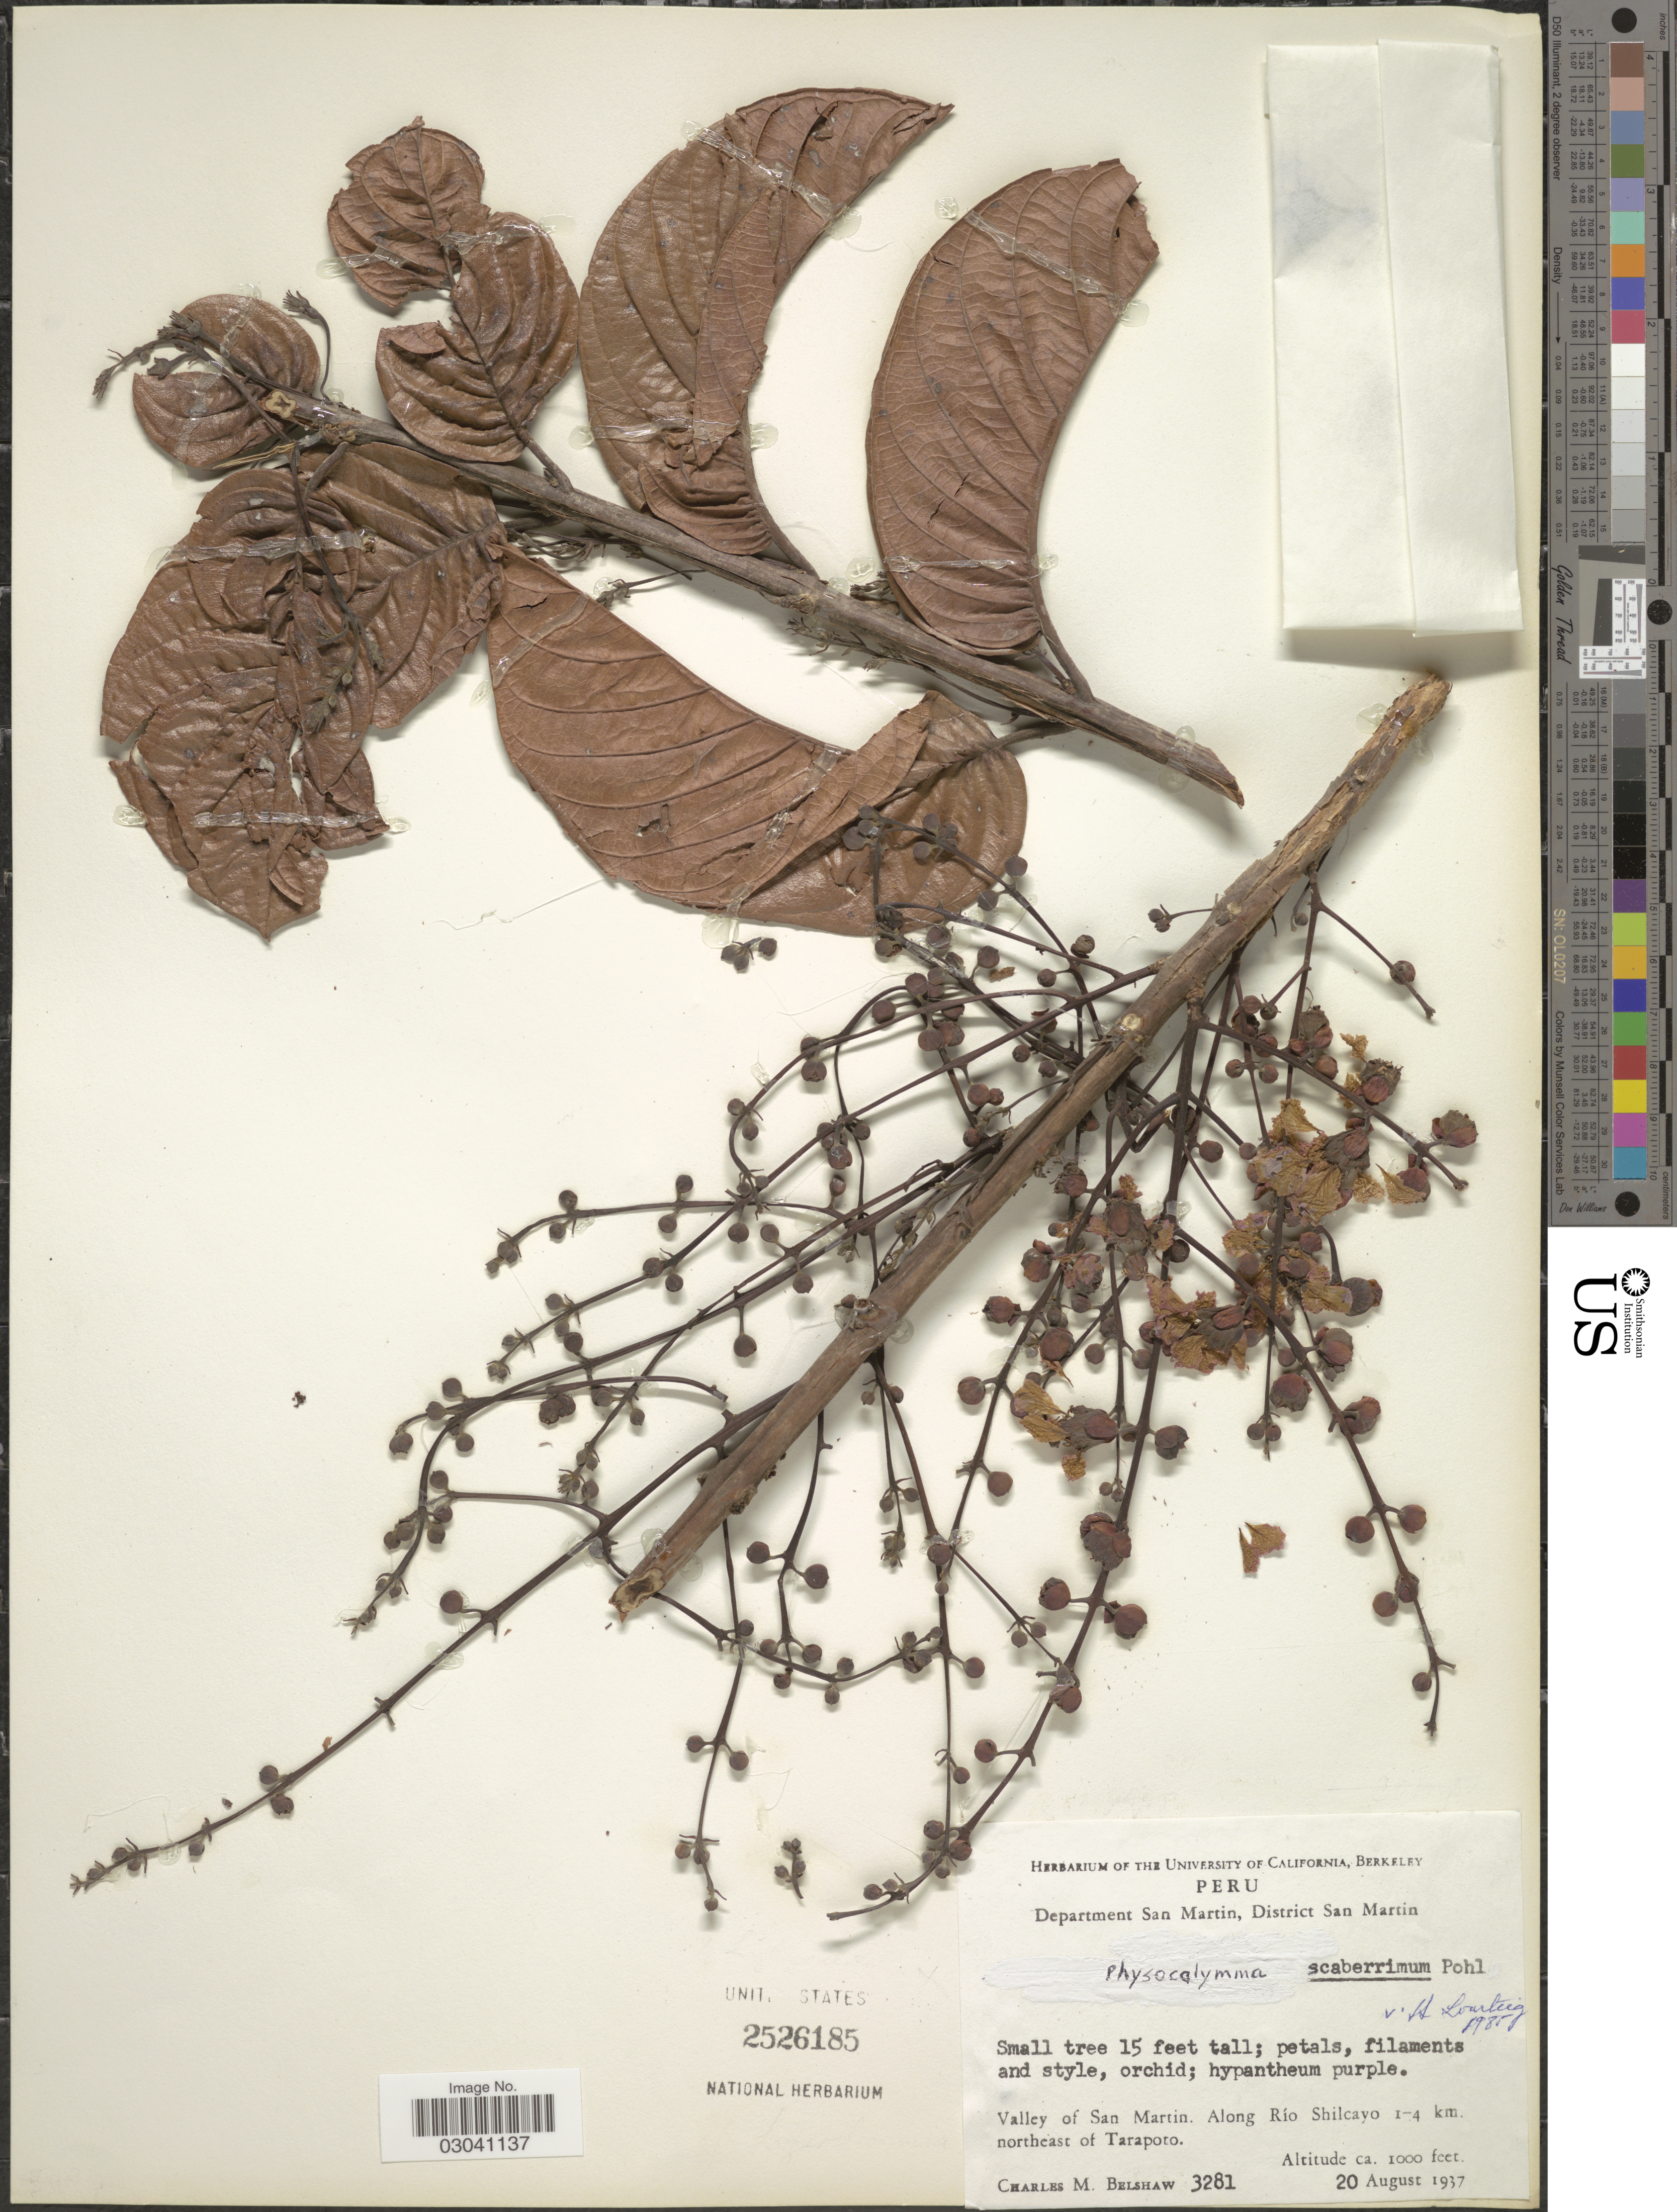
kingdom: Plantae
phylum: Tracheophyta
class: Magnoliopsida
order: Myrtales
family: Lythraceae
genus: Physocalymma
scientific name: Physocalymma scaberrimum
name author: Pohl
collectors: C. Shaw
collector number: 3281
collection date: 1937-08-20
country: Peru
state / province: San Martín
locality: Department of San Martin, District San Martin, Valley of San Martin. Along Río Shilcayo 1-4 km. northeast of Tarapoto.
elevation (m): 305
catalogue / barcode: US 2526185